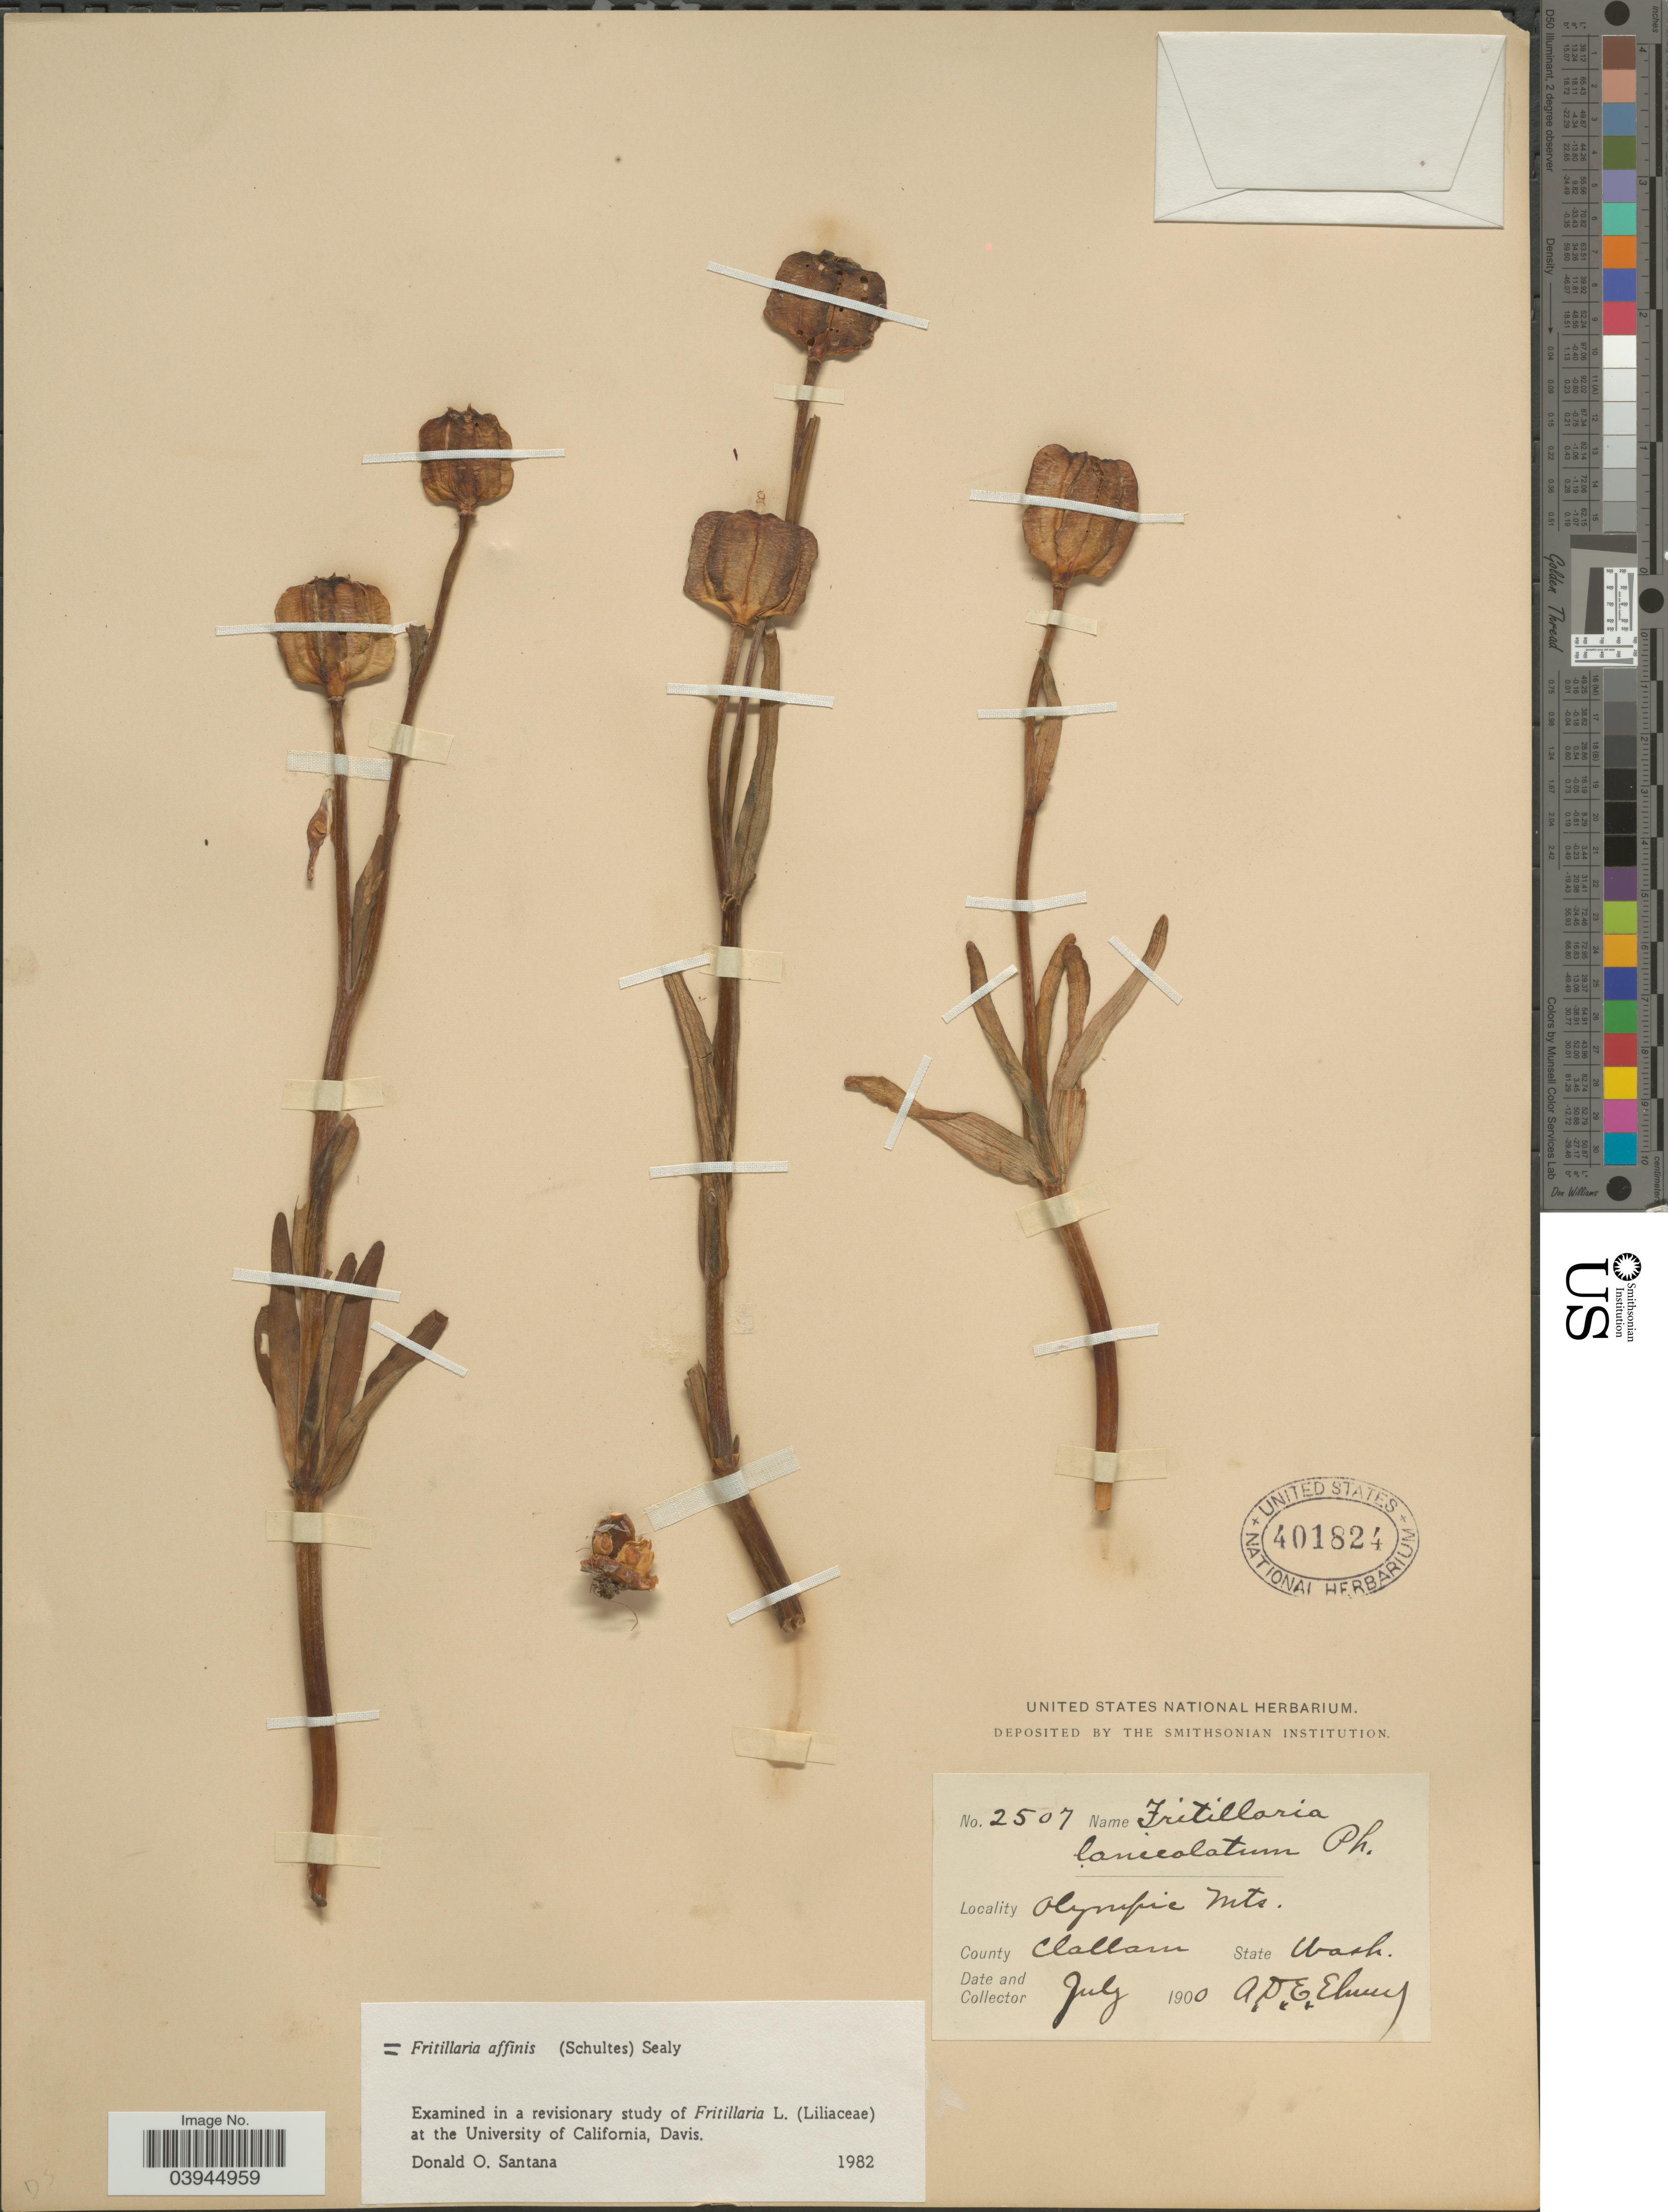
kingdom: Plantae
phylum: Tracheophyta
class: Liliopsida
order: Liliales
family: Liliaceae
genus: Fritillaria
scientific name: Fritillaria affinis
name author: (Schult. & Schult. f.) Sealy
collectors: A. D. E. Elmer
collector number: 2507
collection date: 1900-07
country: United States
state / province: Washington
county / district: Clallam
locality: Olympic Mts. County Clallam.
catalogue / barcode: US 401824